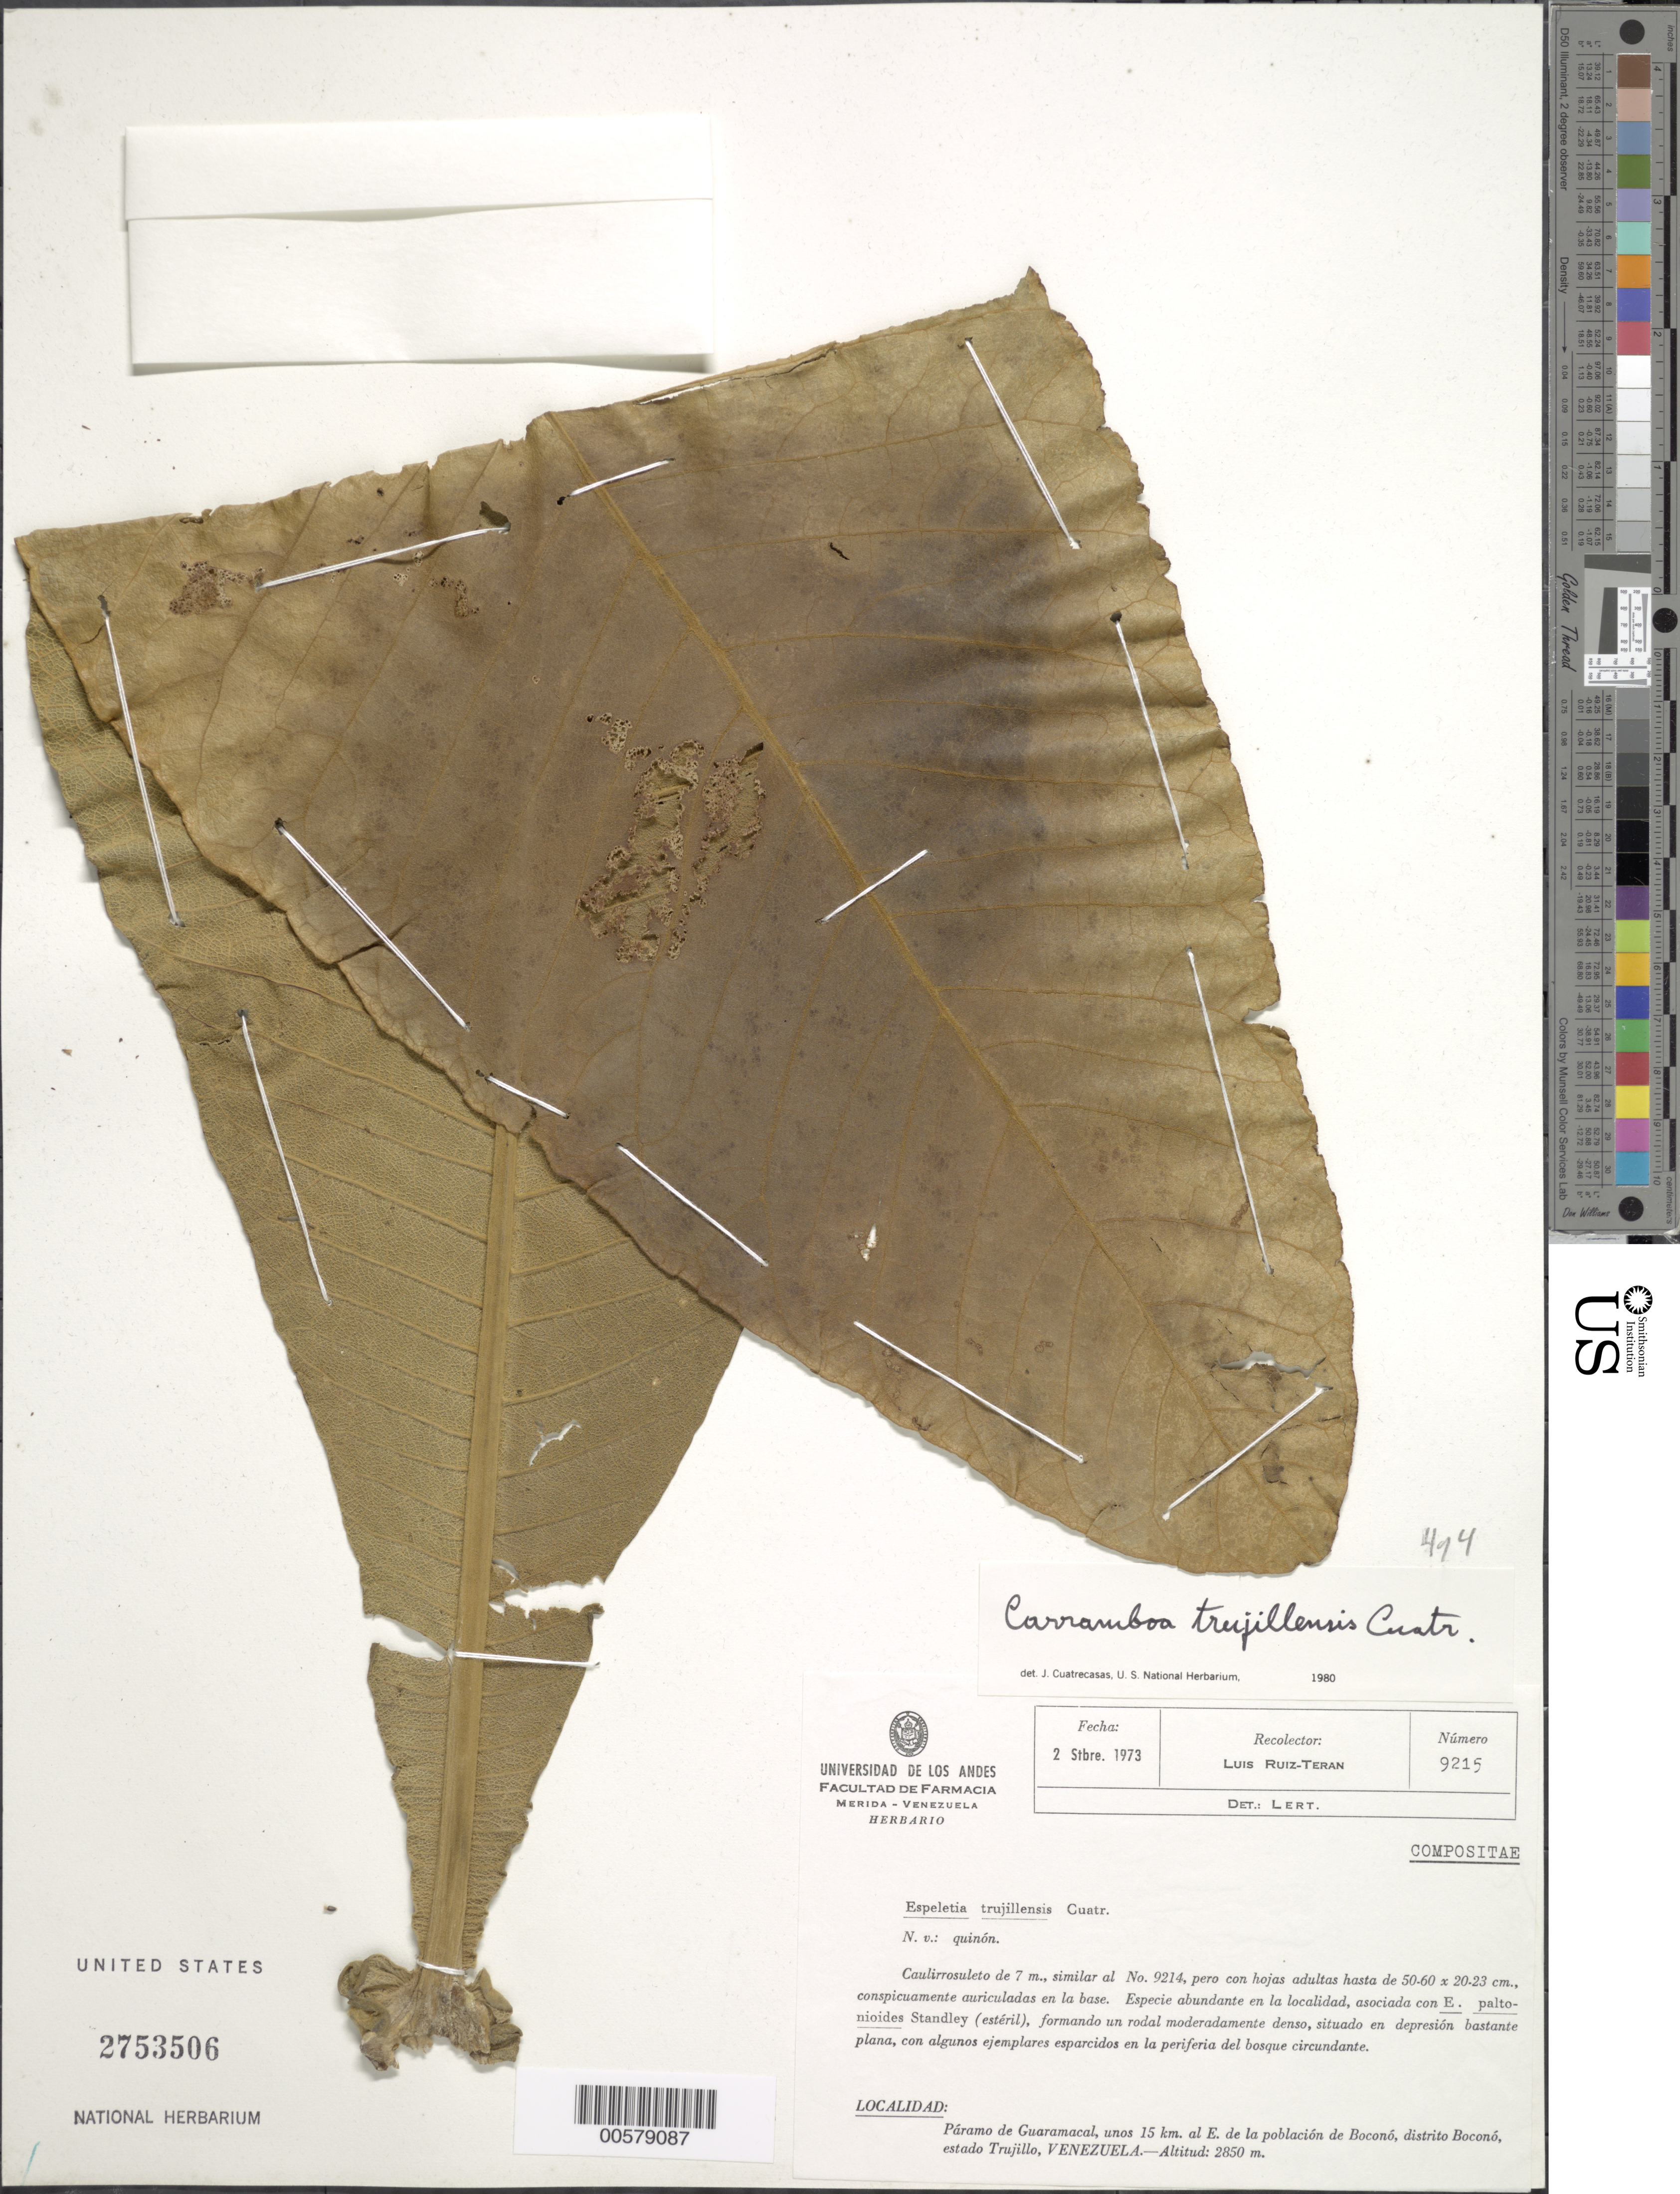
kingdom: Plantae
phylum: Tracheophyta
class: Magnoliopsida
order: Asterales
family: Asteraceae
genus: Carramboa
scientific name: Carramboa trujillensis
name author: (Cuatrec.) Cuatrec.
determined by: Cuatrecasas, J.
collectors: L. E. Ruíz-Terán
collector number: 9215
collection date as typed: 02 Sep 1973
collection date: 1973-09-02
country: Venezuela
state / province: Trujillo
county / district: Boconó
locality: Páramo de Guaramacal, 15 km E de Boconó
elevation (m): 2850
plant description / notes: PORT, US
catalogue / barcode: US 2753506